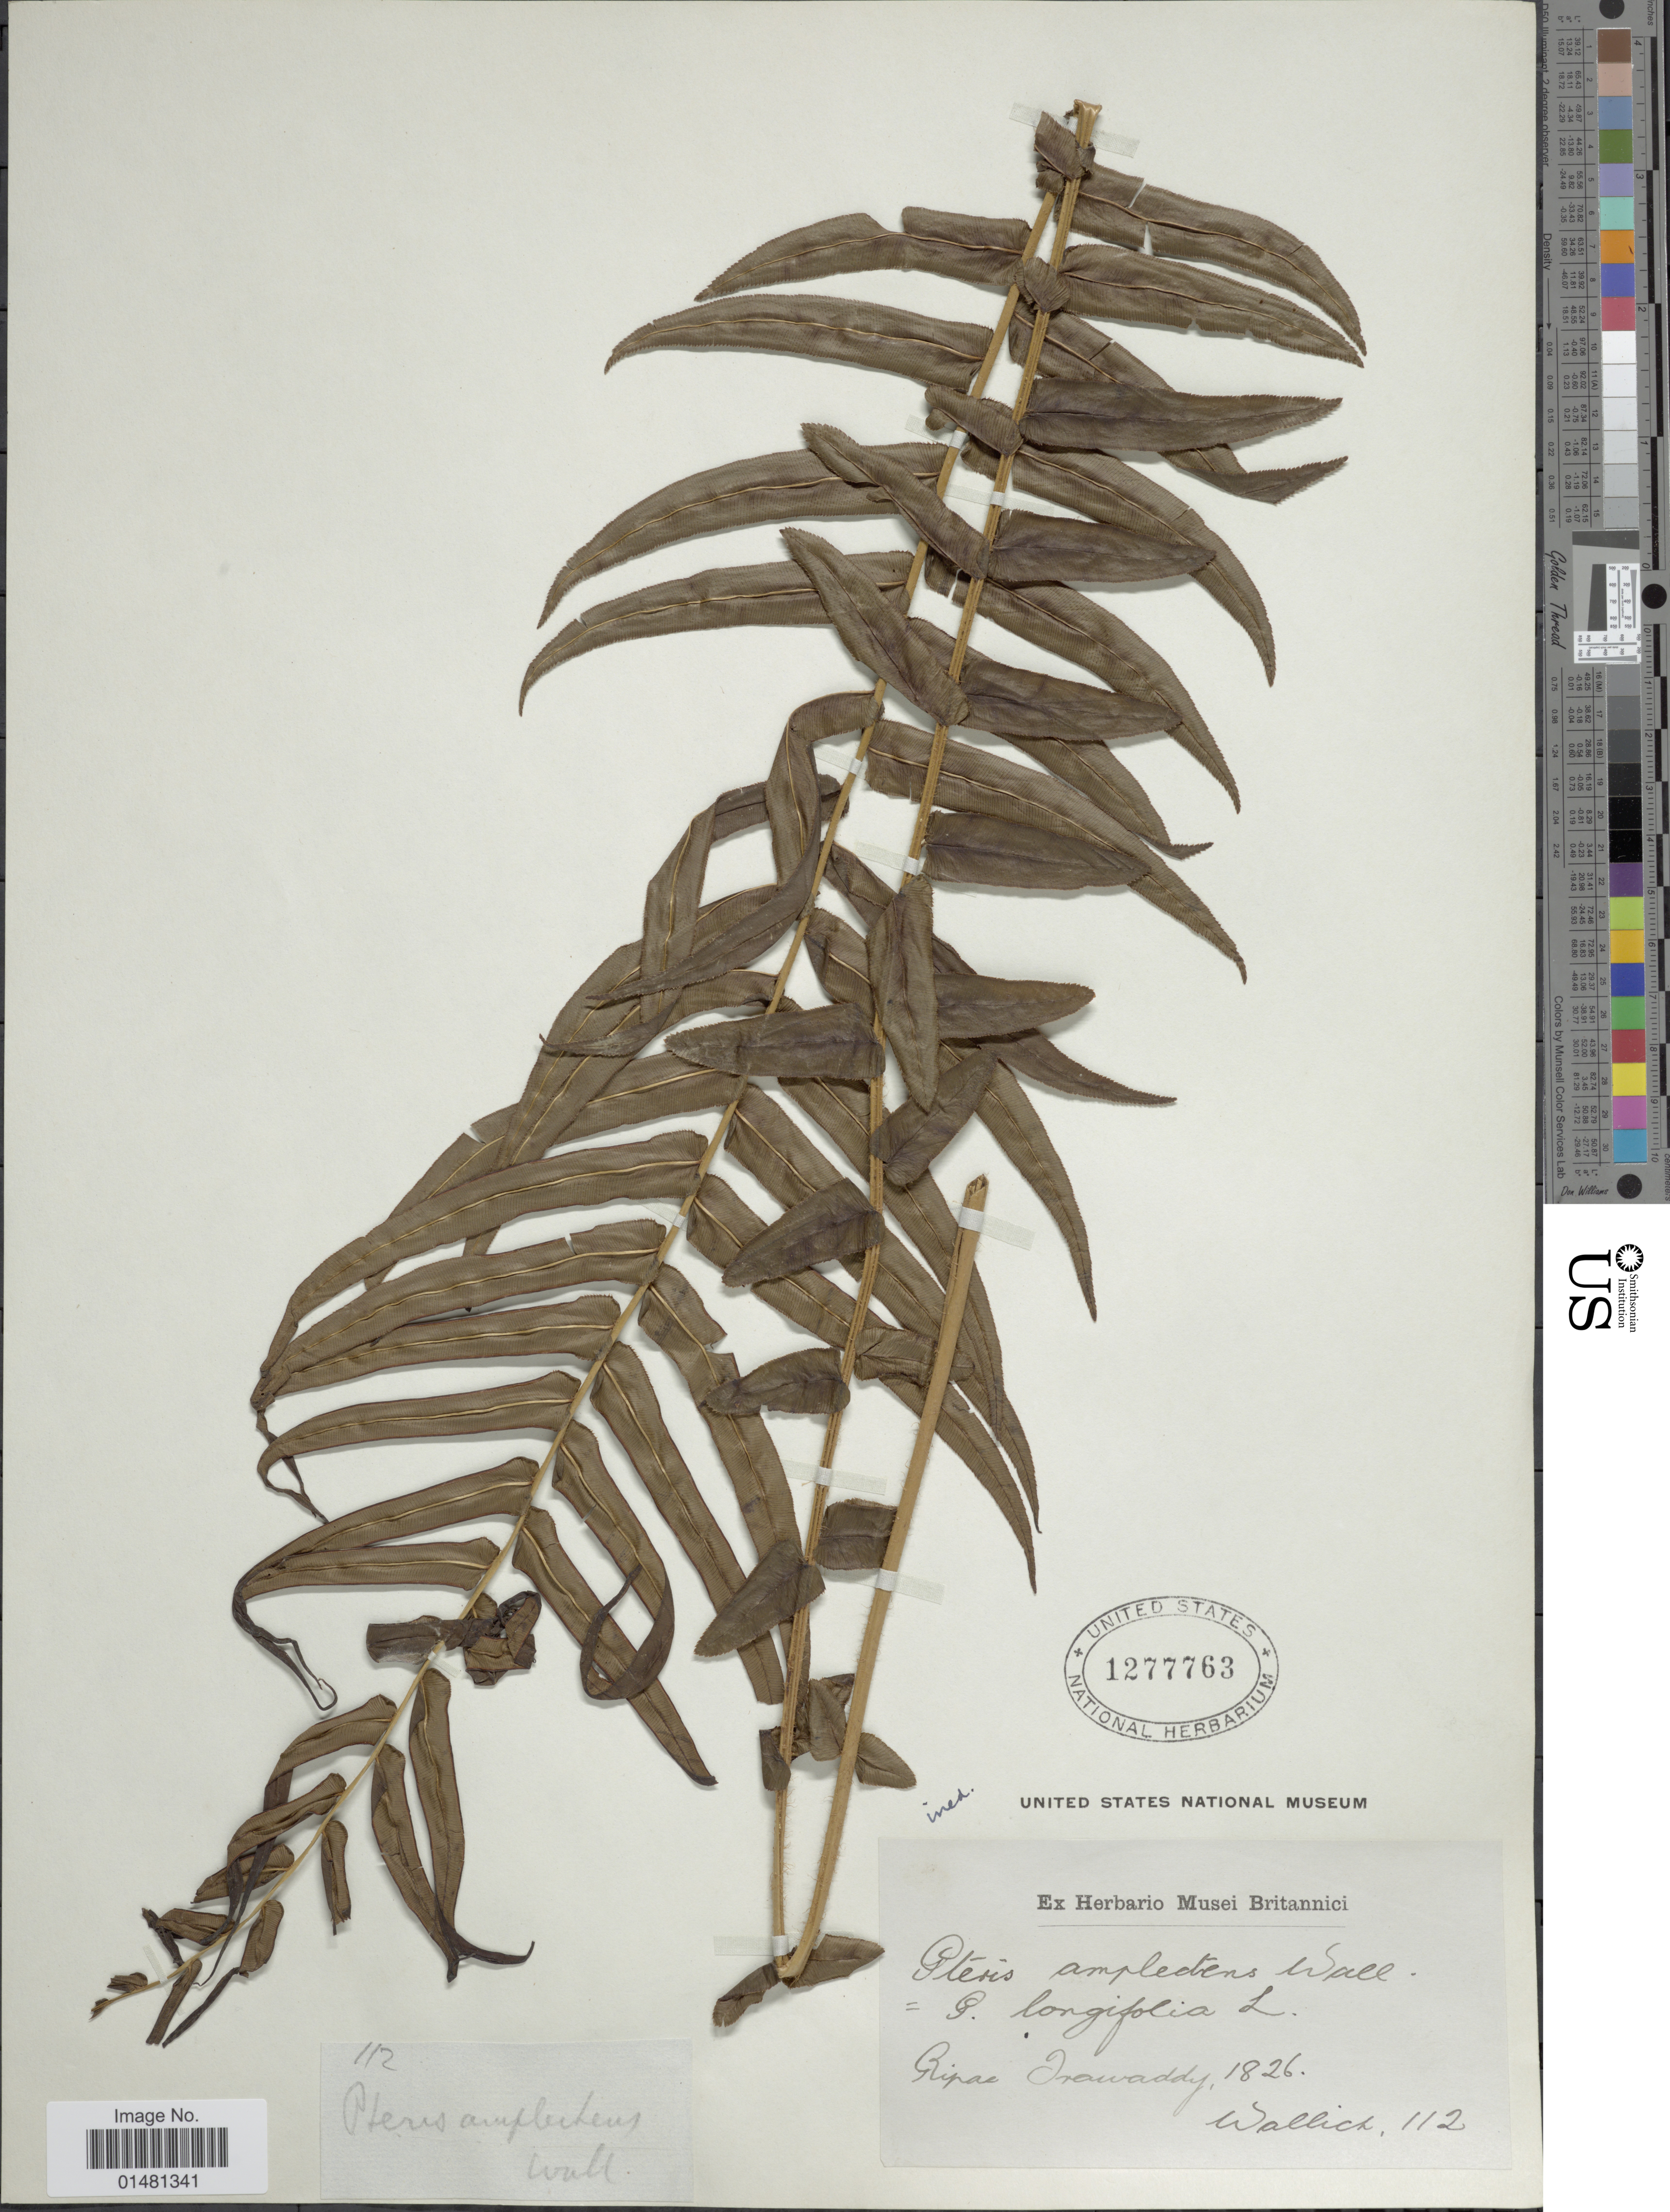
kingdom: Plantae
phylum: Tracheophyta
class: Polypodiopsida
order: Polypodiales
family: Pteridaceae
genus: Pteris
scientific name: Pteris vittata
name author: L.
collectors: -- Wallich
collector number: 112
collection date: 1826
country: Myanmar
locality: Ripae Irawaddy [interpreted]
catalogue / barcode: US 1277763